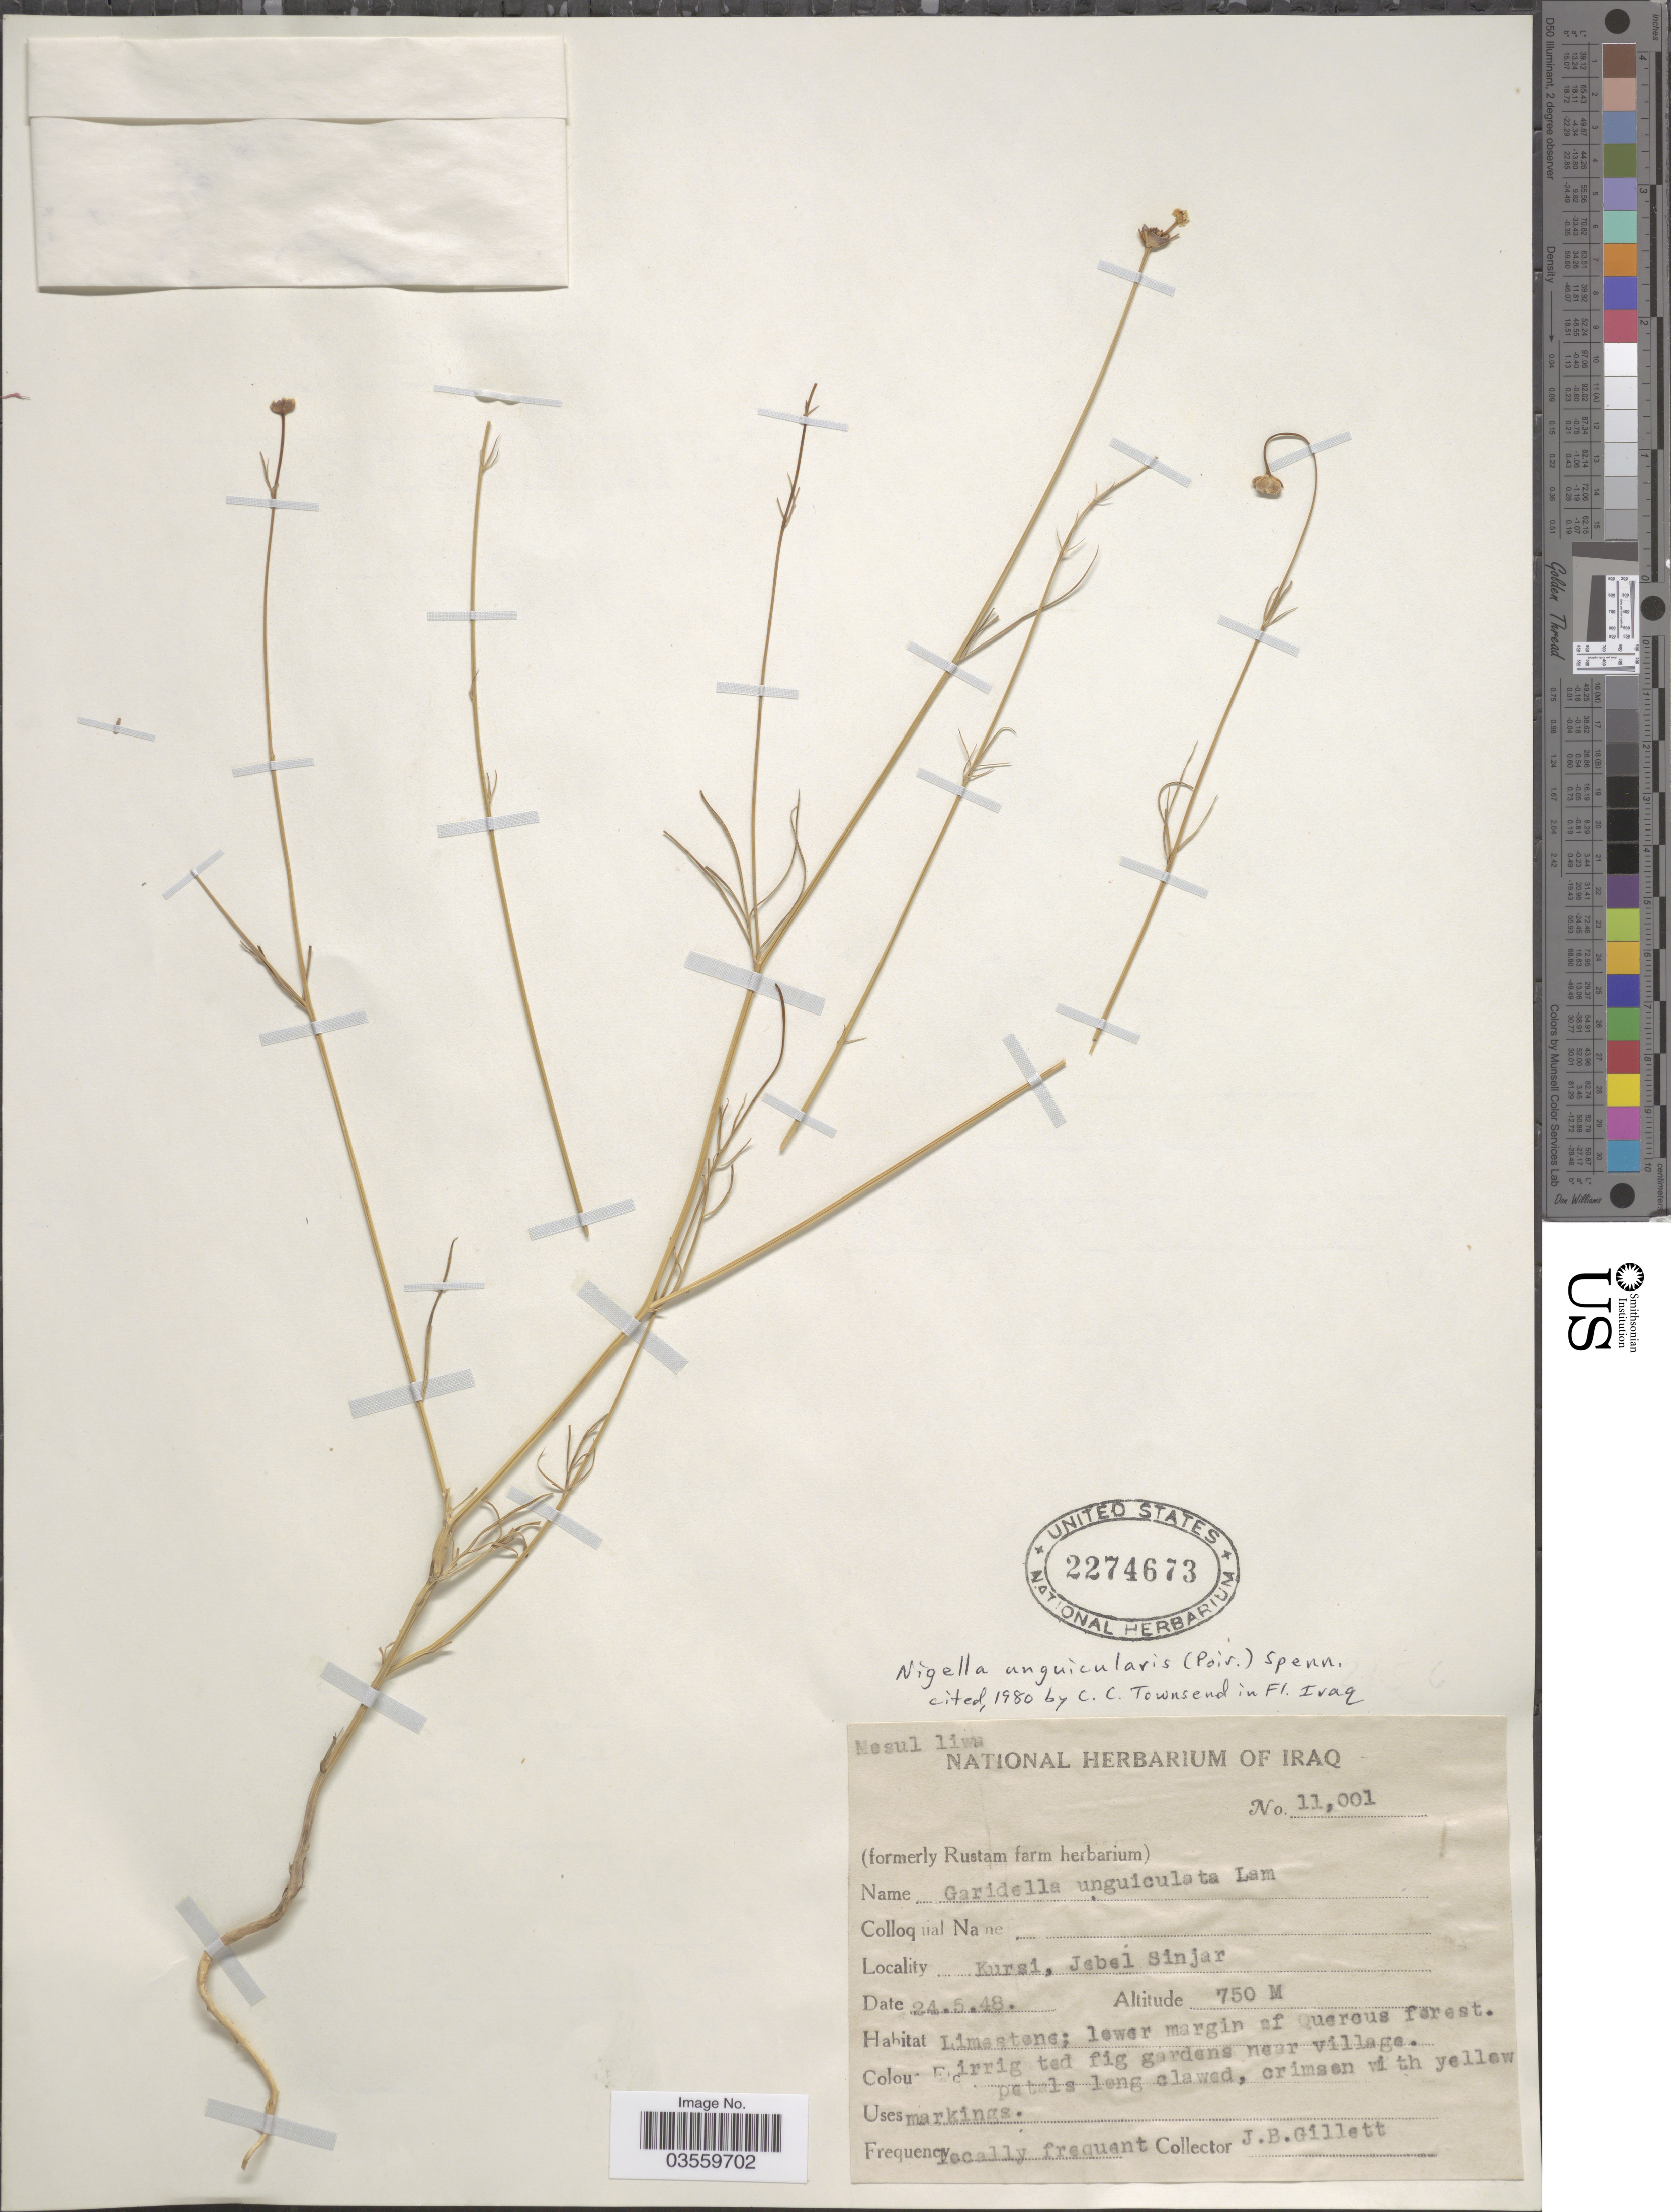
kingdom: Plantae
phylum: Tracheophyta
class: Magnoliopsida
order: Ranunculales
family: Ranunculaceae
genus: Nigella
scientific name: Nigella unguicularis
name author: Spenn.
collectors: J. B. Gillett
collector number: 11001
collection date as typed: Transcribed d/m/y: 24/5/48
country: Iraq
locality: Mosul liwa. Kursi, Jebel Sinjar.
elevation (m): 750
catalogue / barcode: US 2274673